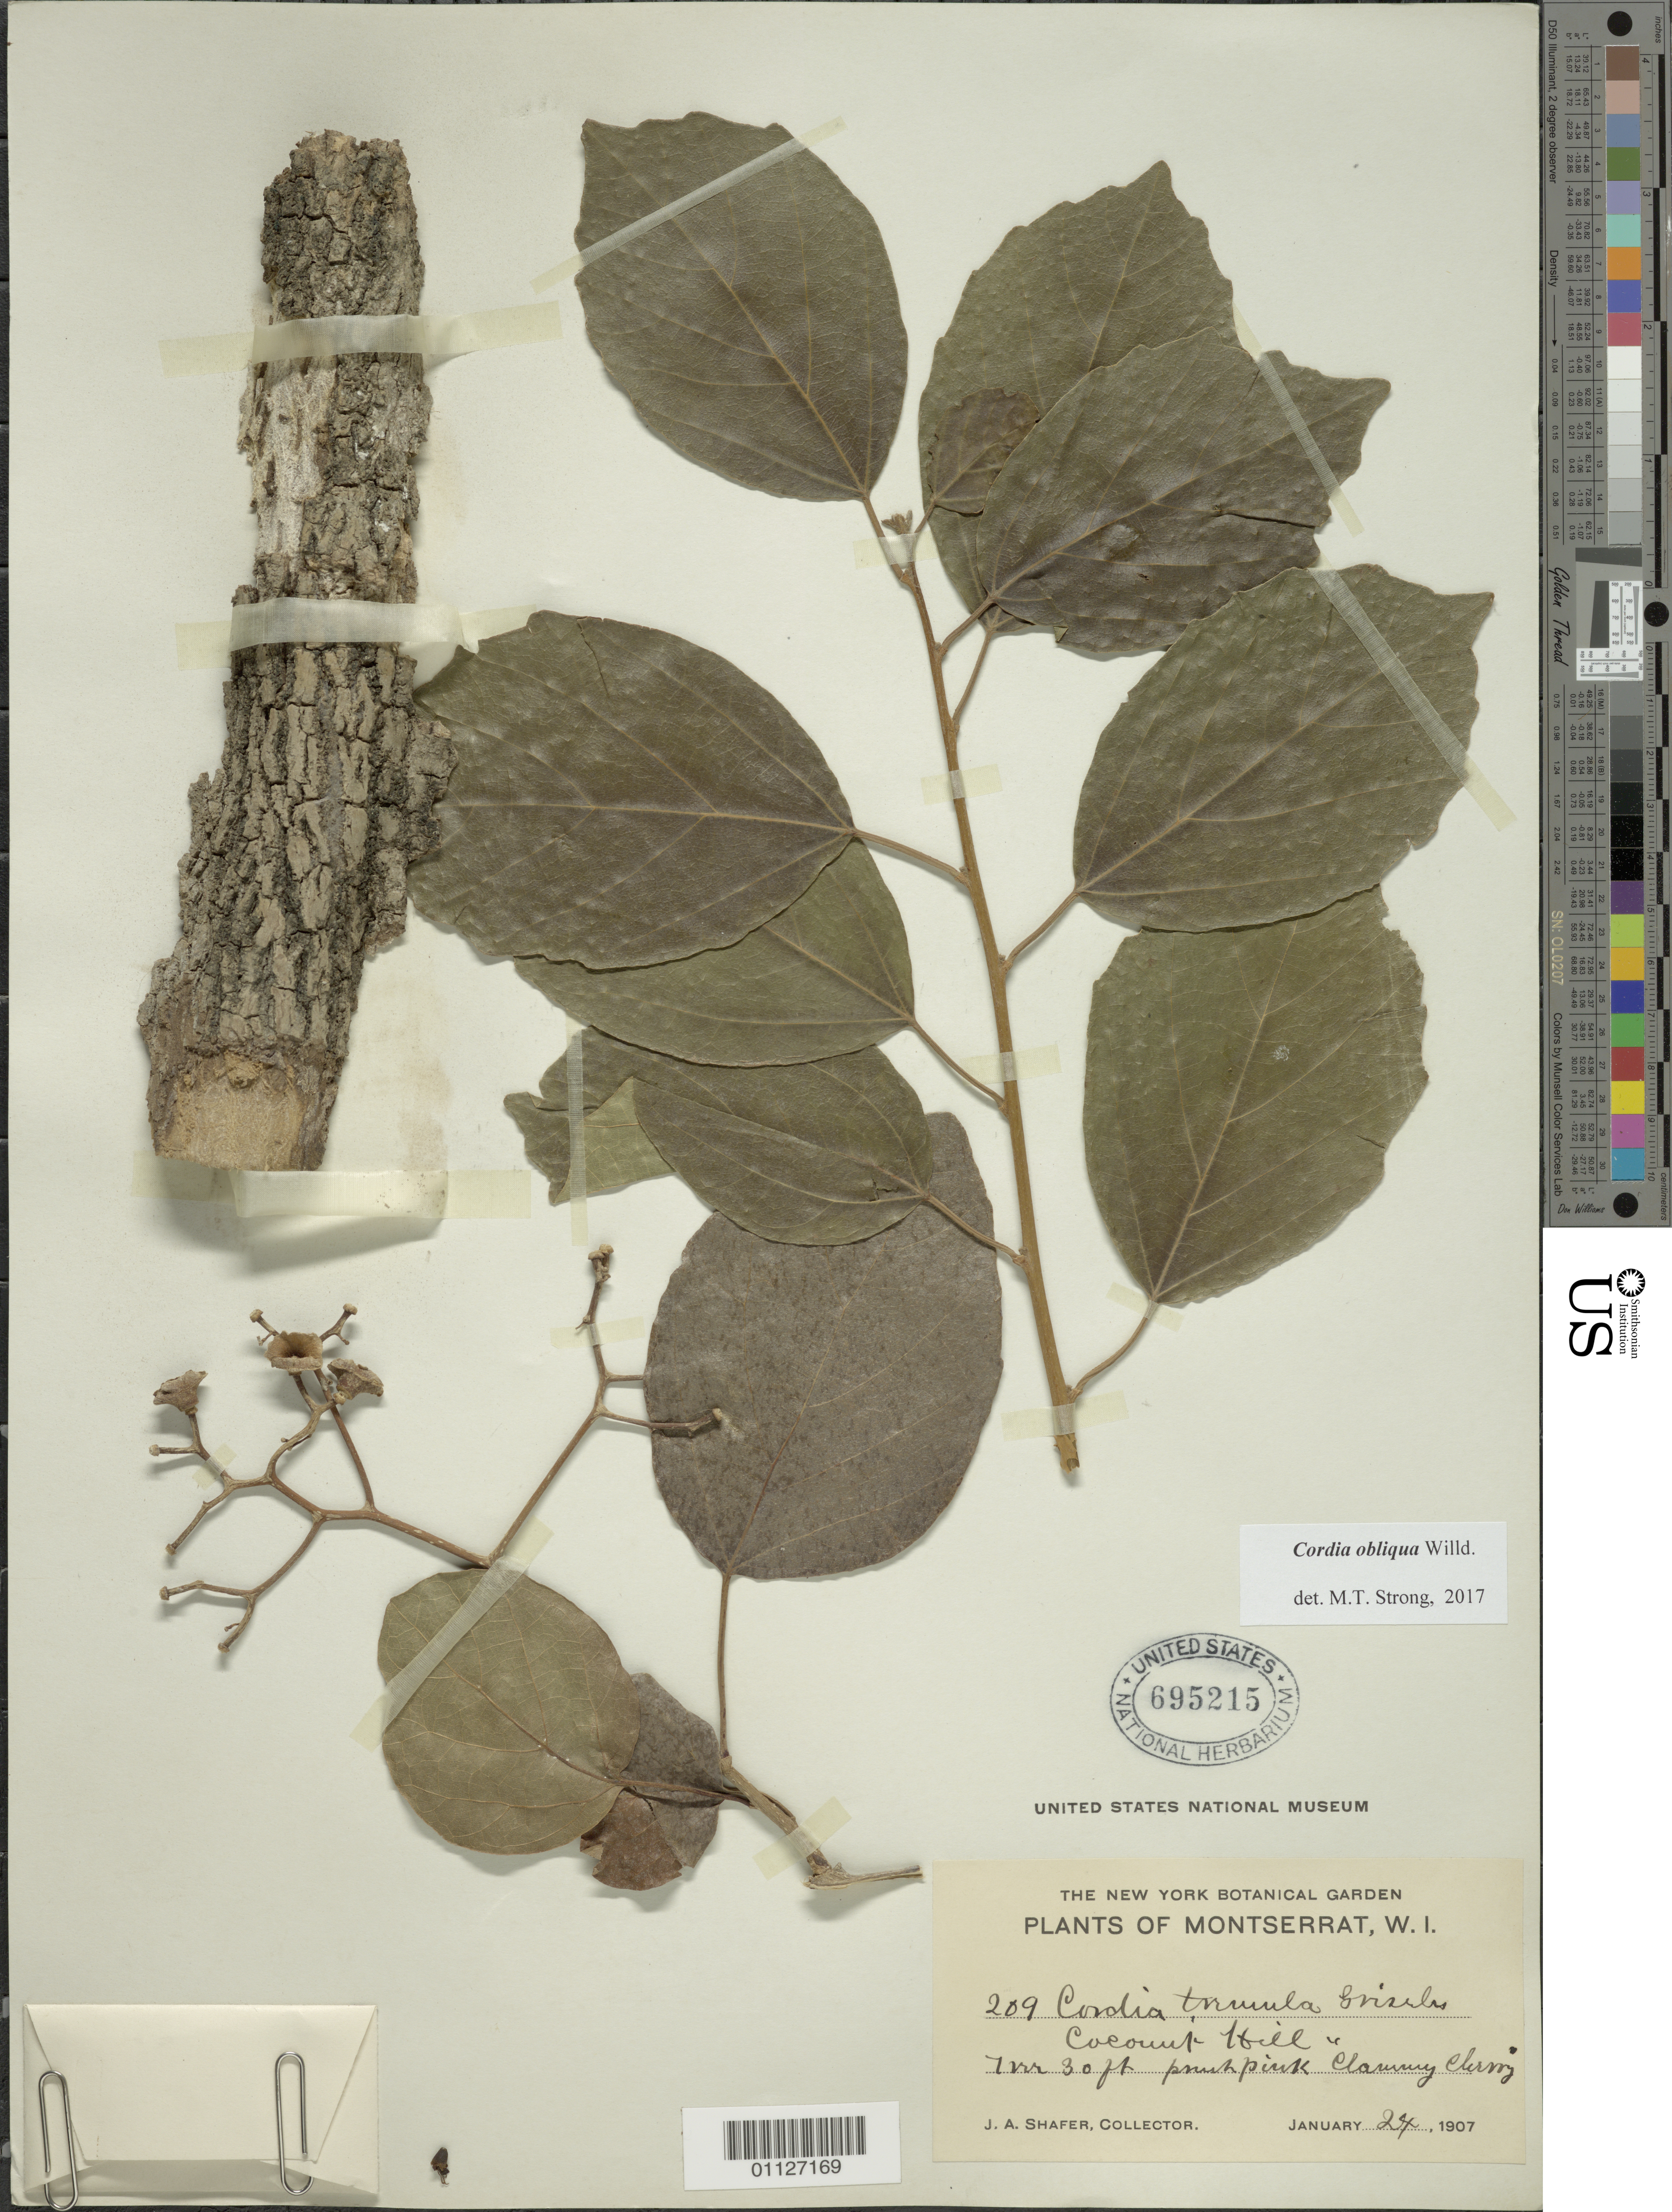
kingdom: Plantae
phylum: Tracheophyta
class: Magnoliopsida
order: Boraginales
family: Cordiaceae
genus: Cordia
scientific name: Cordia obliqua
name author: Willd.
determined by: Strong, M. T., (US), Smithsonian Institution - National Museum of Natural History (UNITED STATES)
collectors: J. A. Shafer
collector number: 209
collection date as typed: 24 Jan 1907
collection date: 1907-01-24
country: Montserrat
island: Montserrat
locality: Coconut Hill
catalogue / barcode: US 695215